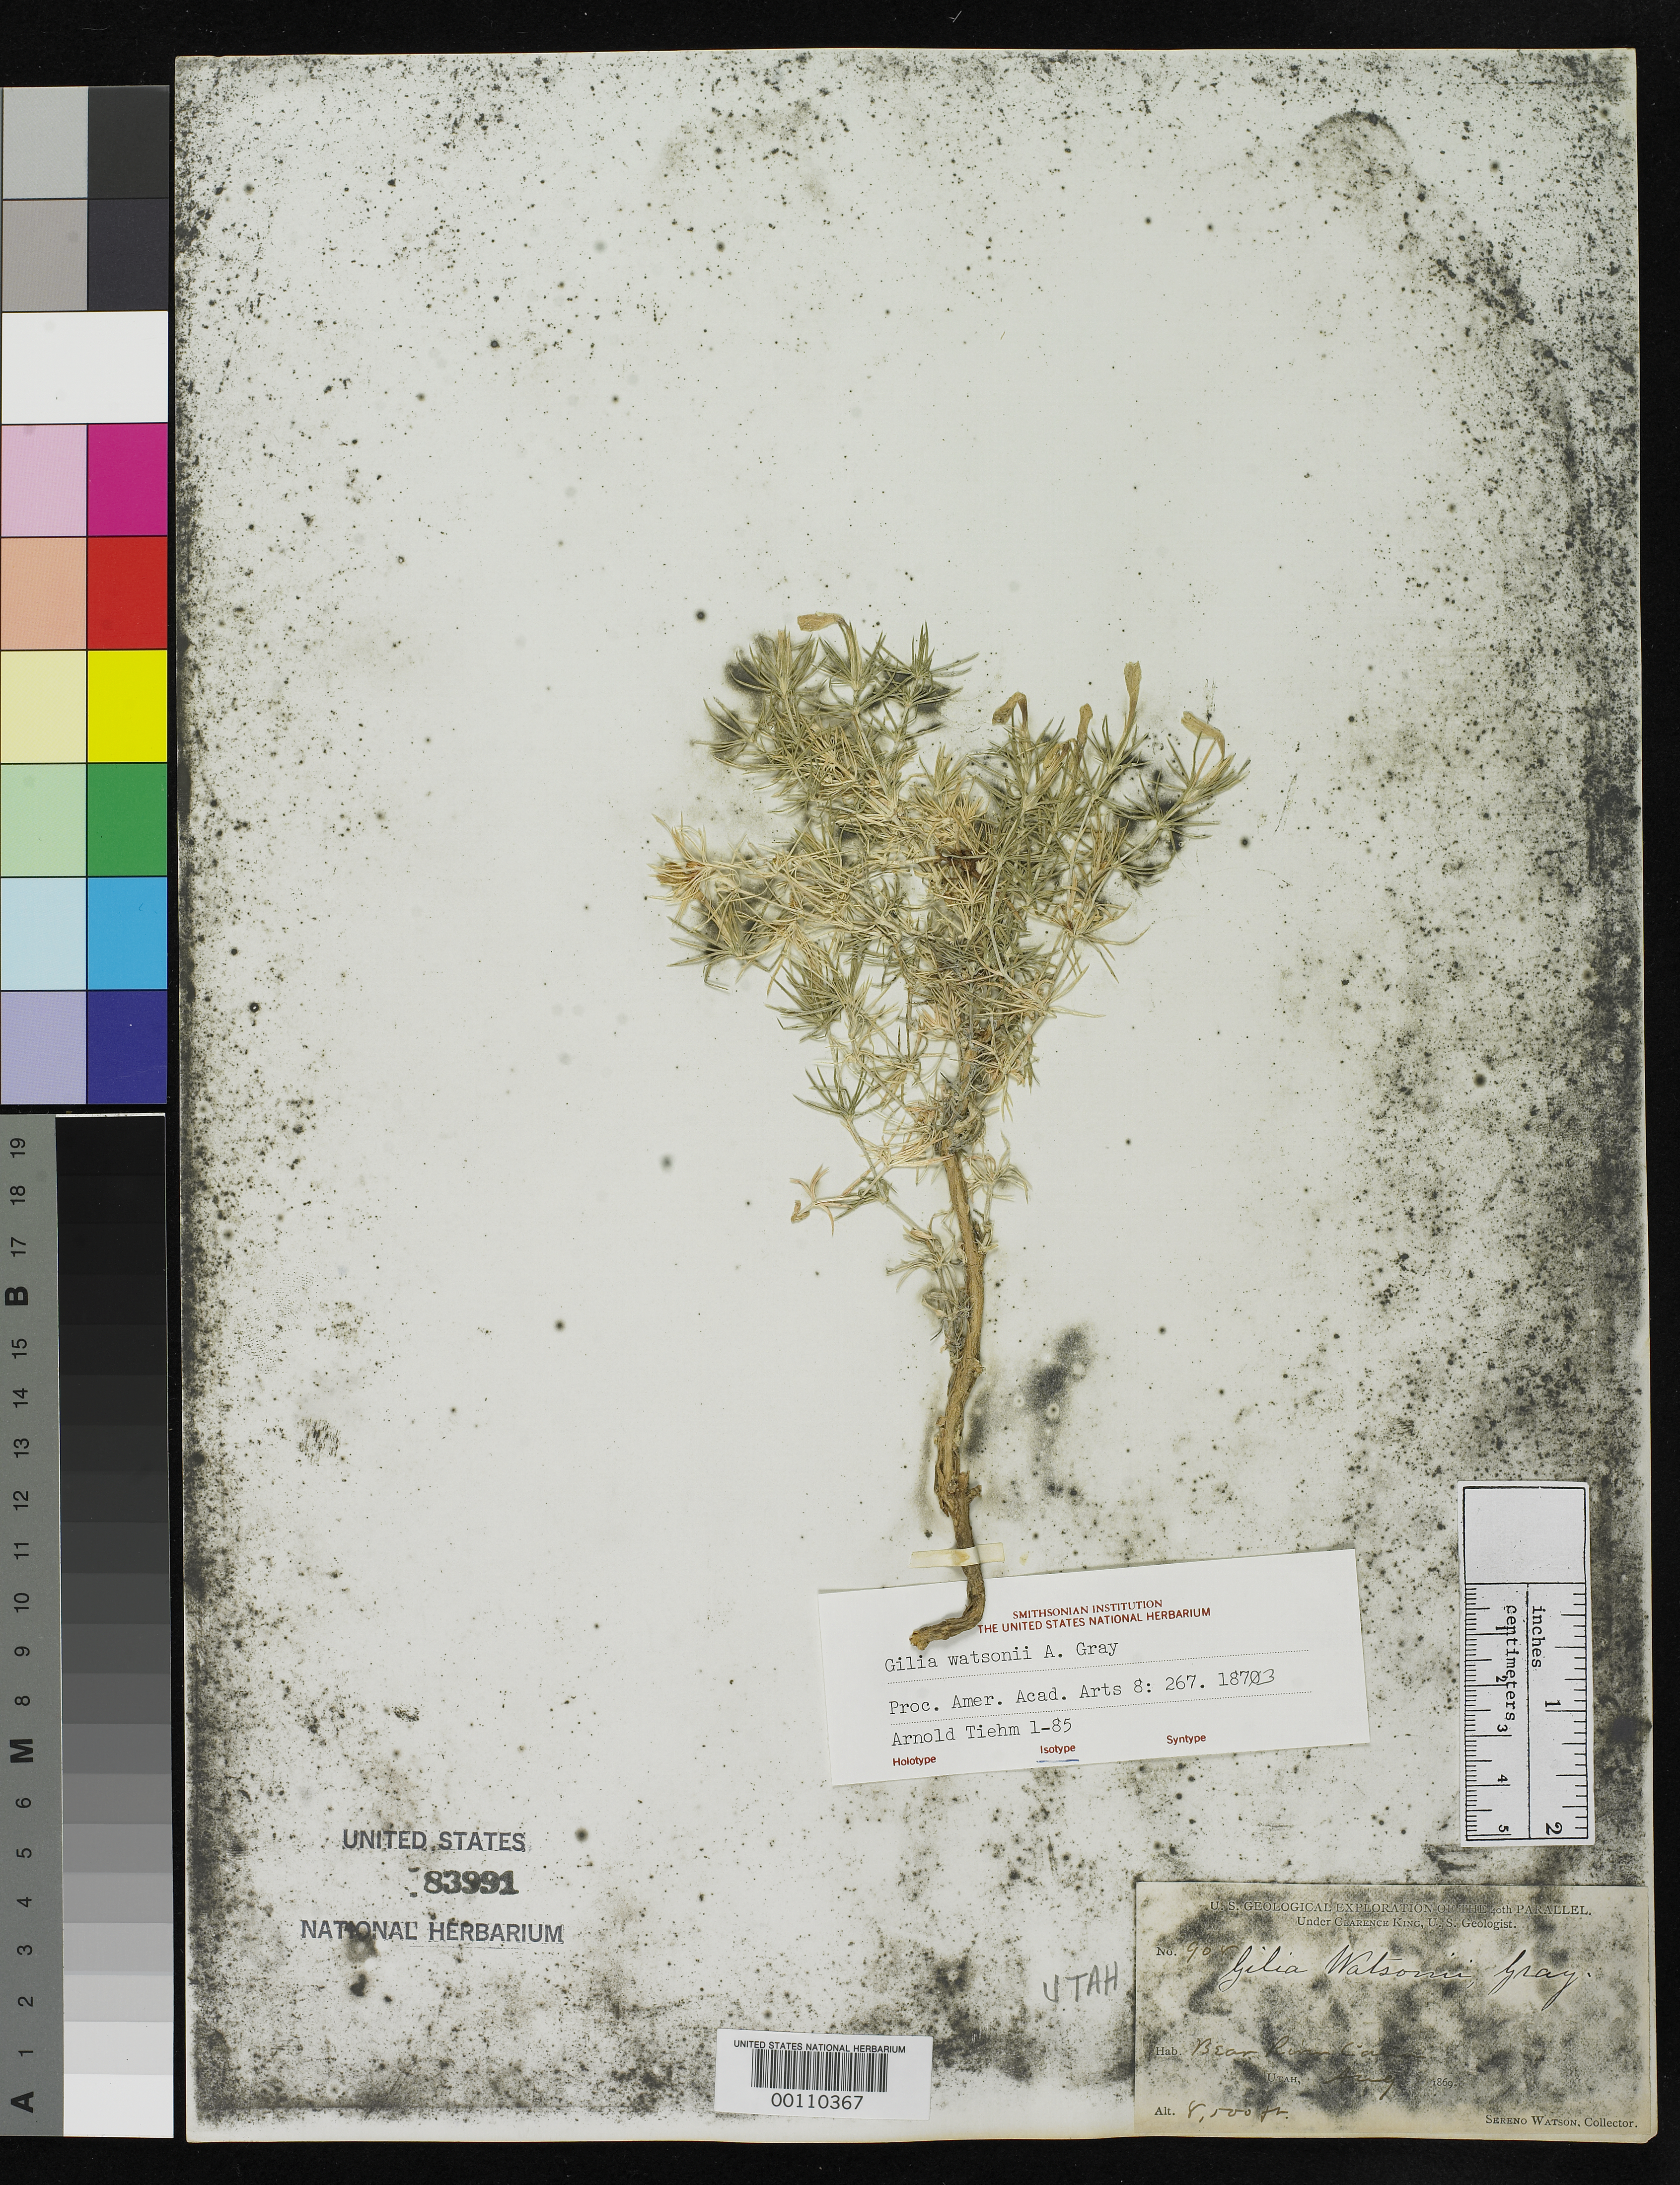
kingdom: Plantae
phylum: Tracheophyta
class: Magnoliopsida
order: Ericales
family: Polemoniaceae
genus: Gilia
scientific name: Gilia watsonii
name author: A. Gray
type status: Isotype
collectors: S. Watson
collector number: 908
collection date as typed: Aug 1869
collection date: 1869-08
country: United States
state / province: Utah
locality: Bear River Canyon.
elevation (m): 2591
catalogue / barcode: US 83991